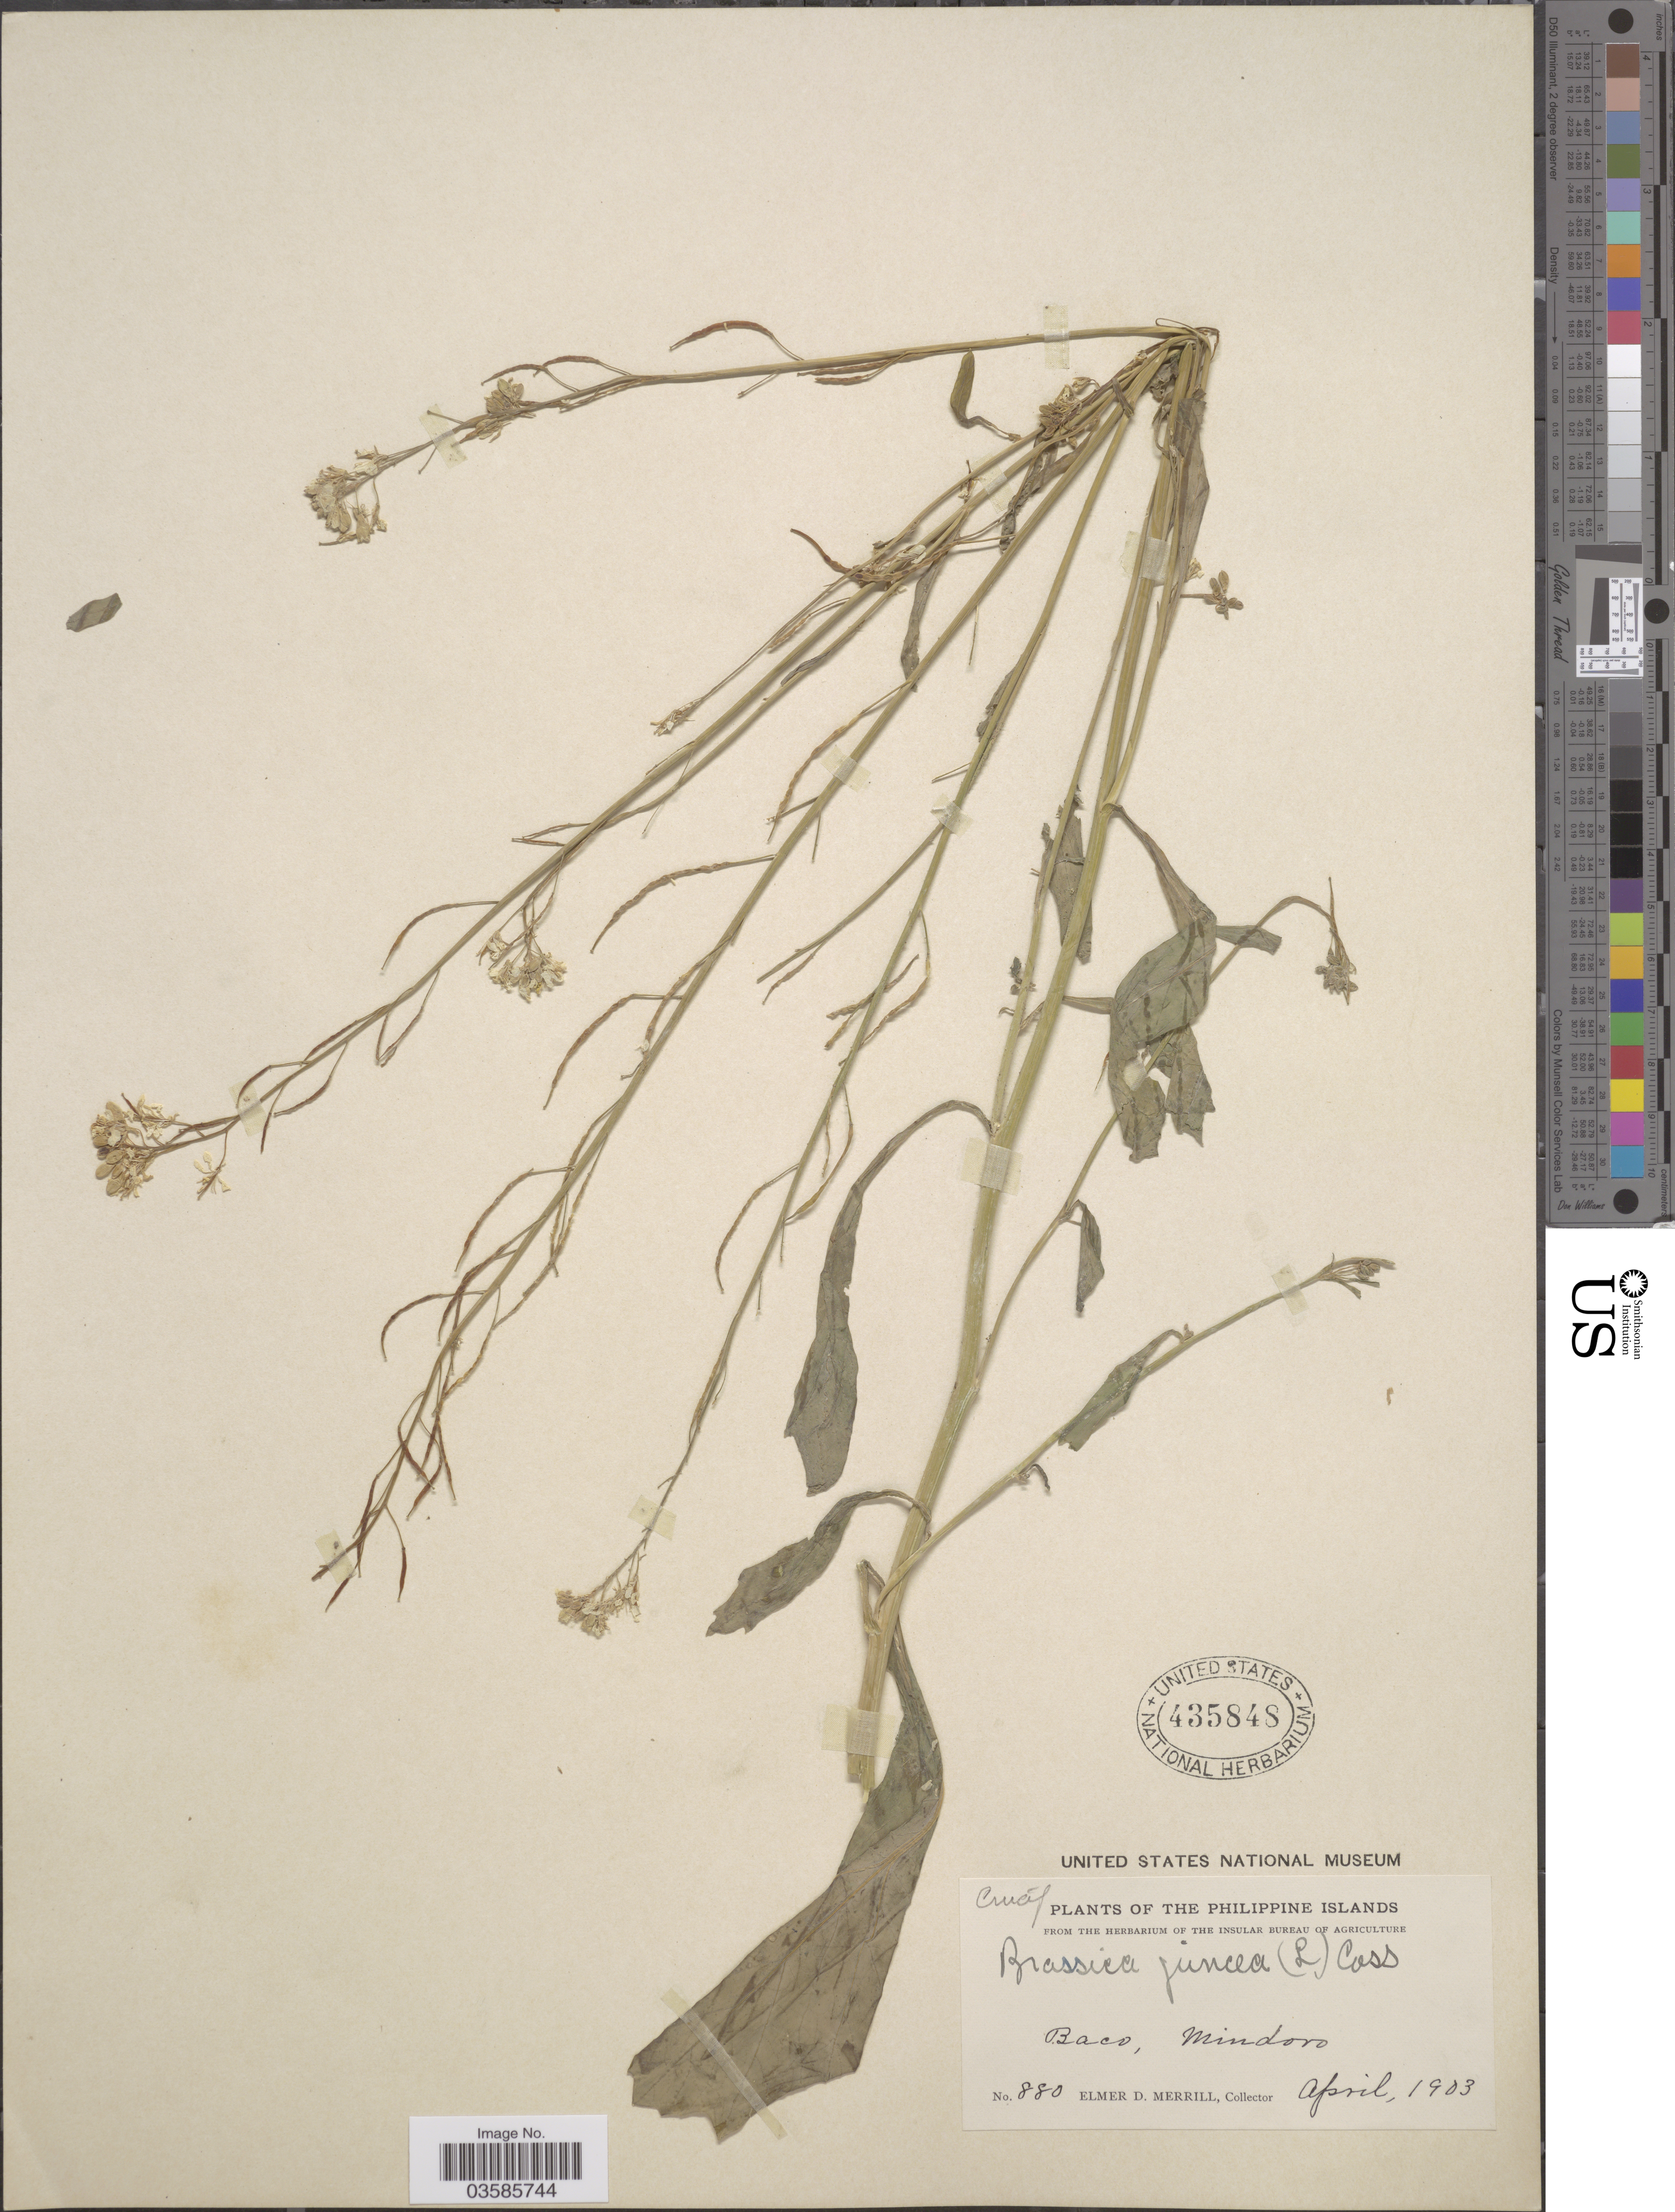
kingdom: Plantae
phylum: Tracheophyta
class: Magnoliopsida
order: Brassicales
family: Brassicaceae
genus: Brassica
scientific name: Brassica integrifolia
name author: (H. West) O.E. Schulz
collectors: E. D. Merrill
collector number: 880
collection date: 1903-04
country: Philippines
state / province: Mimaropa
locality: Baco, Mindoro.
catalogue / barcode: US 435848